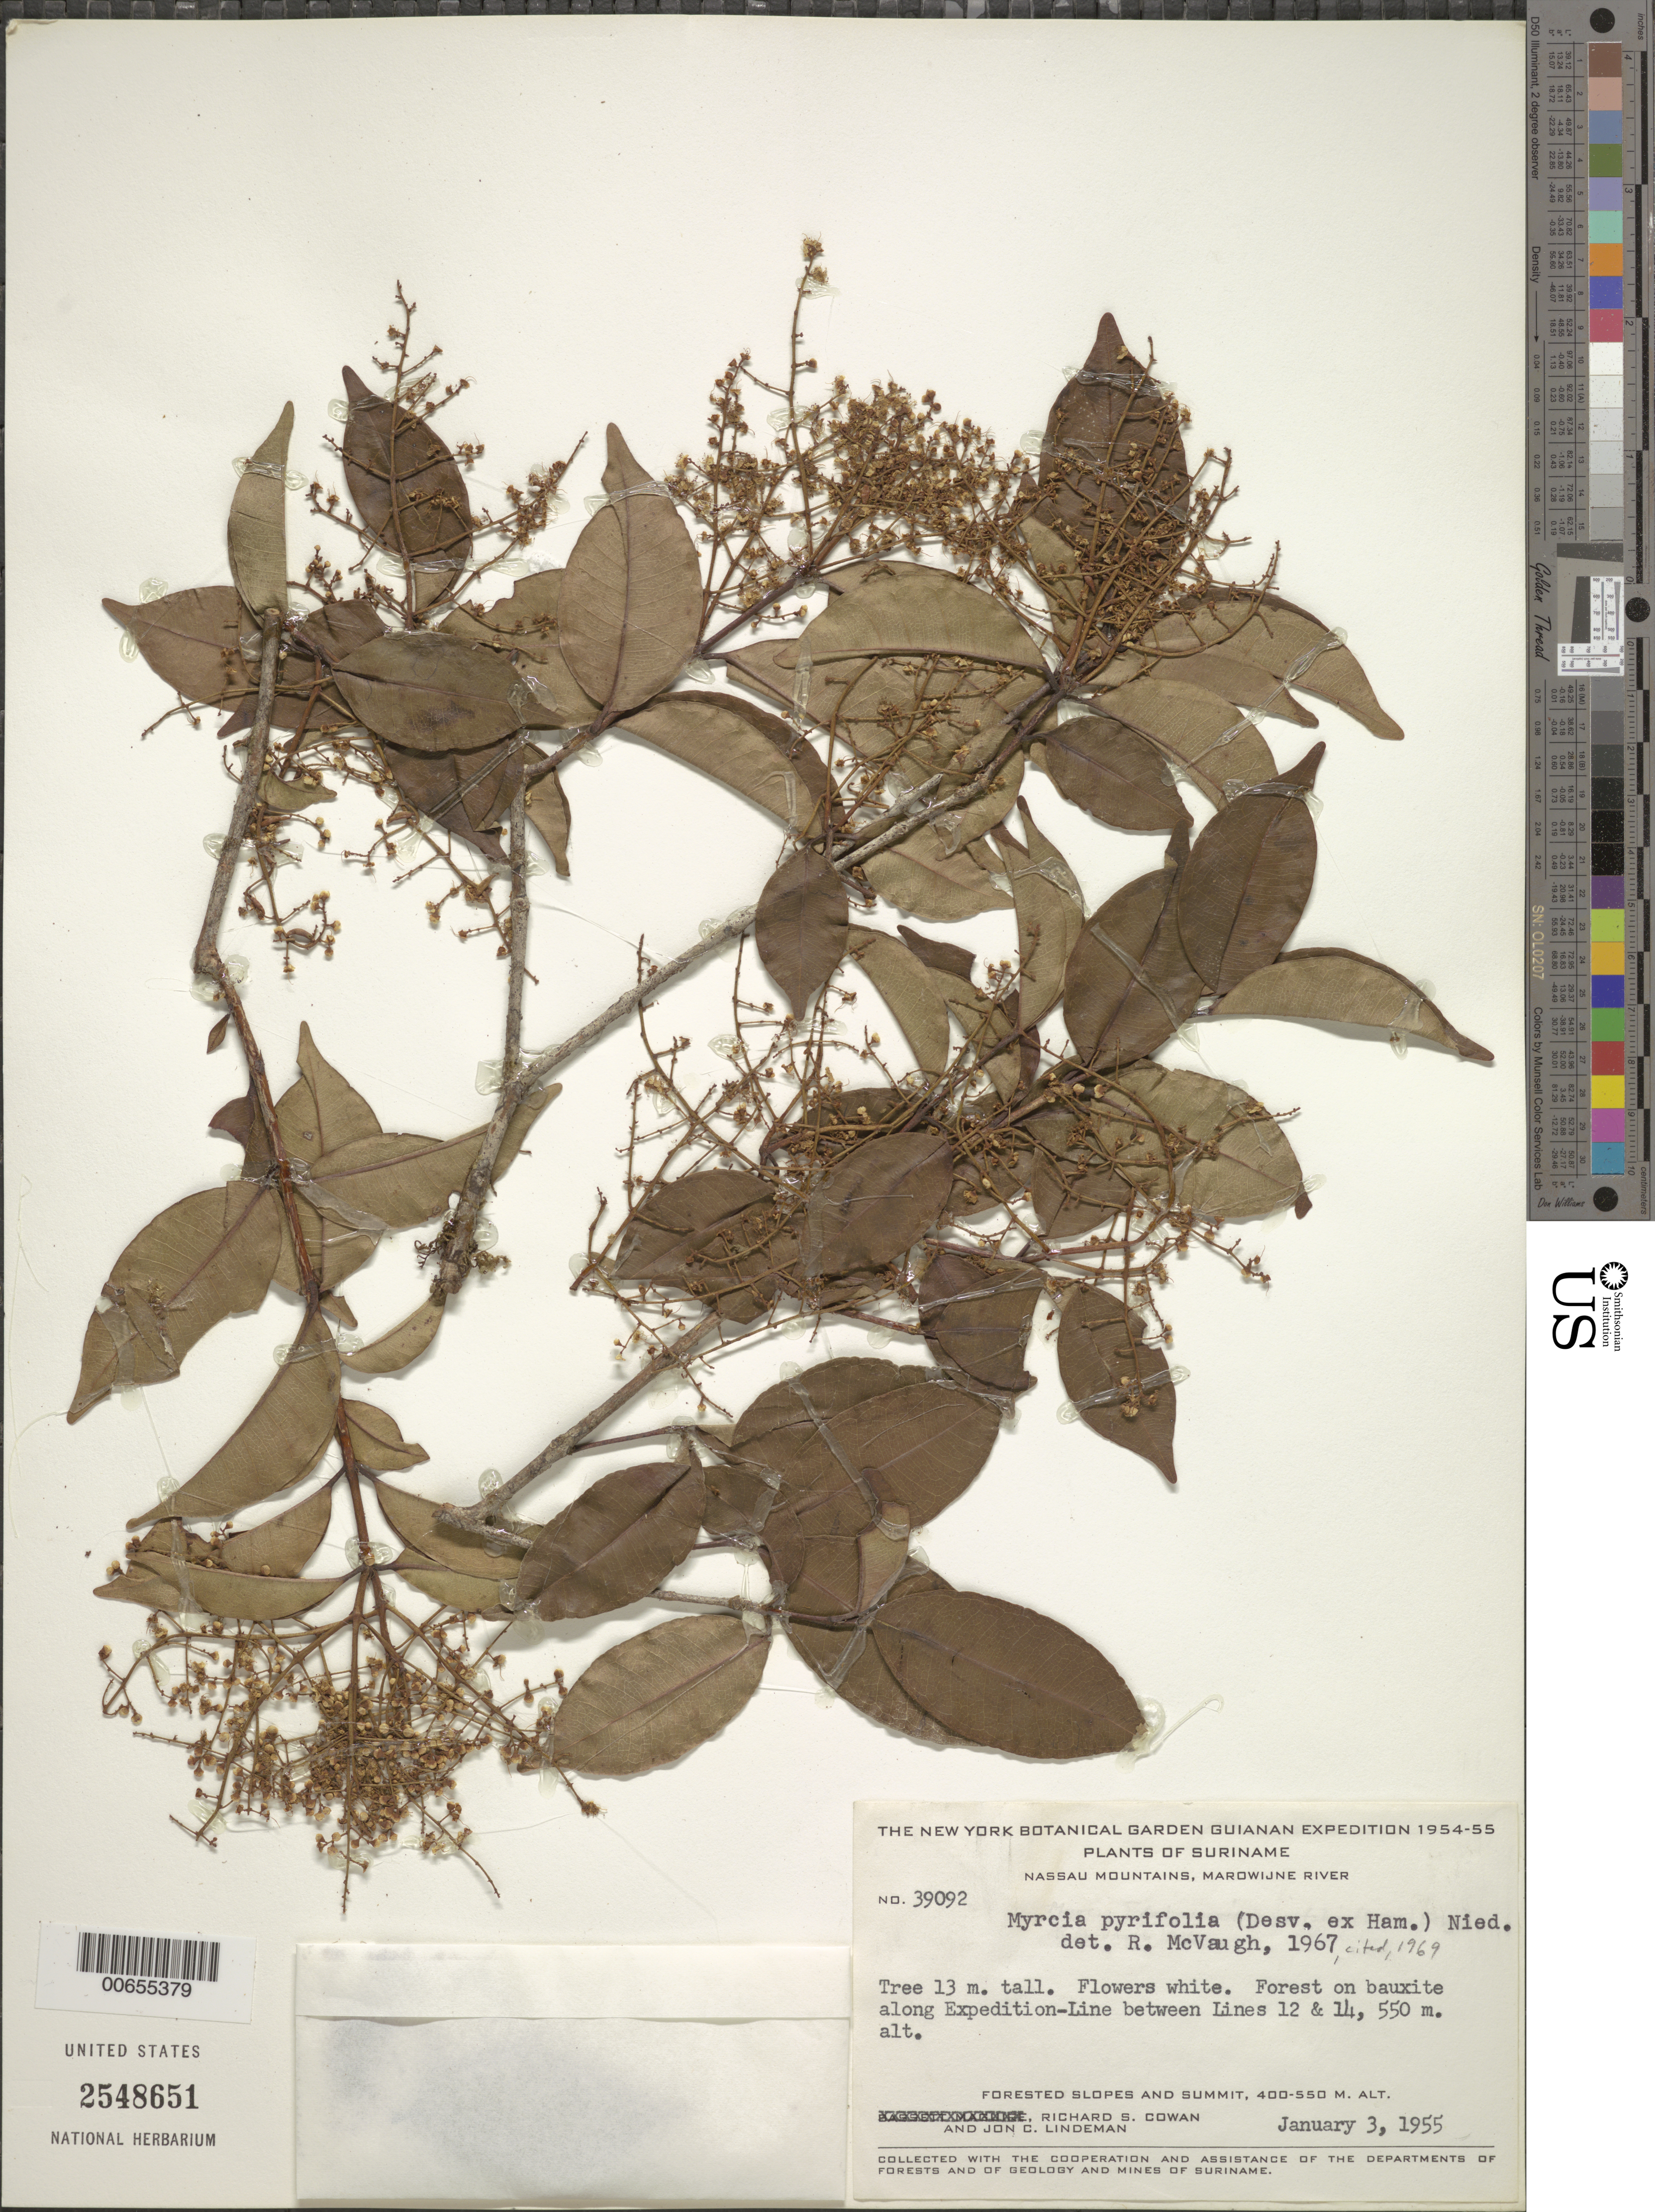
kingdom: Plantae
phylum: Tracheophyta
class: Magnoliopsida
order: Myrtales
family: Myrtaceae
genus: Myrcia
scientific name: Myrcia pyrifolia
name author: Nied.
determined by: McVaugh, R.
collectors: R. S. Cowan & J. C. Lindeman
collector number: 39092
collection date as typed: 3-Jan-55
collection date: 1955-01-03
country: Suriname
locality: Nassau Mts., Marowijne R.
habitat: Forest on bauxite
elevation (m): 550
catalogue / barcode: US 2548651